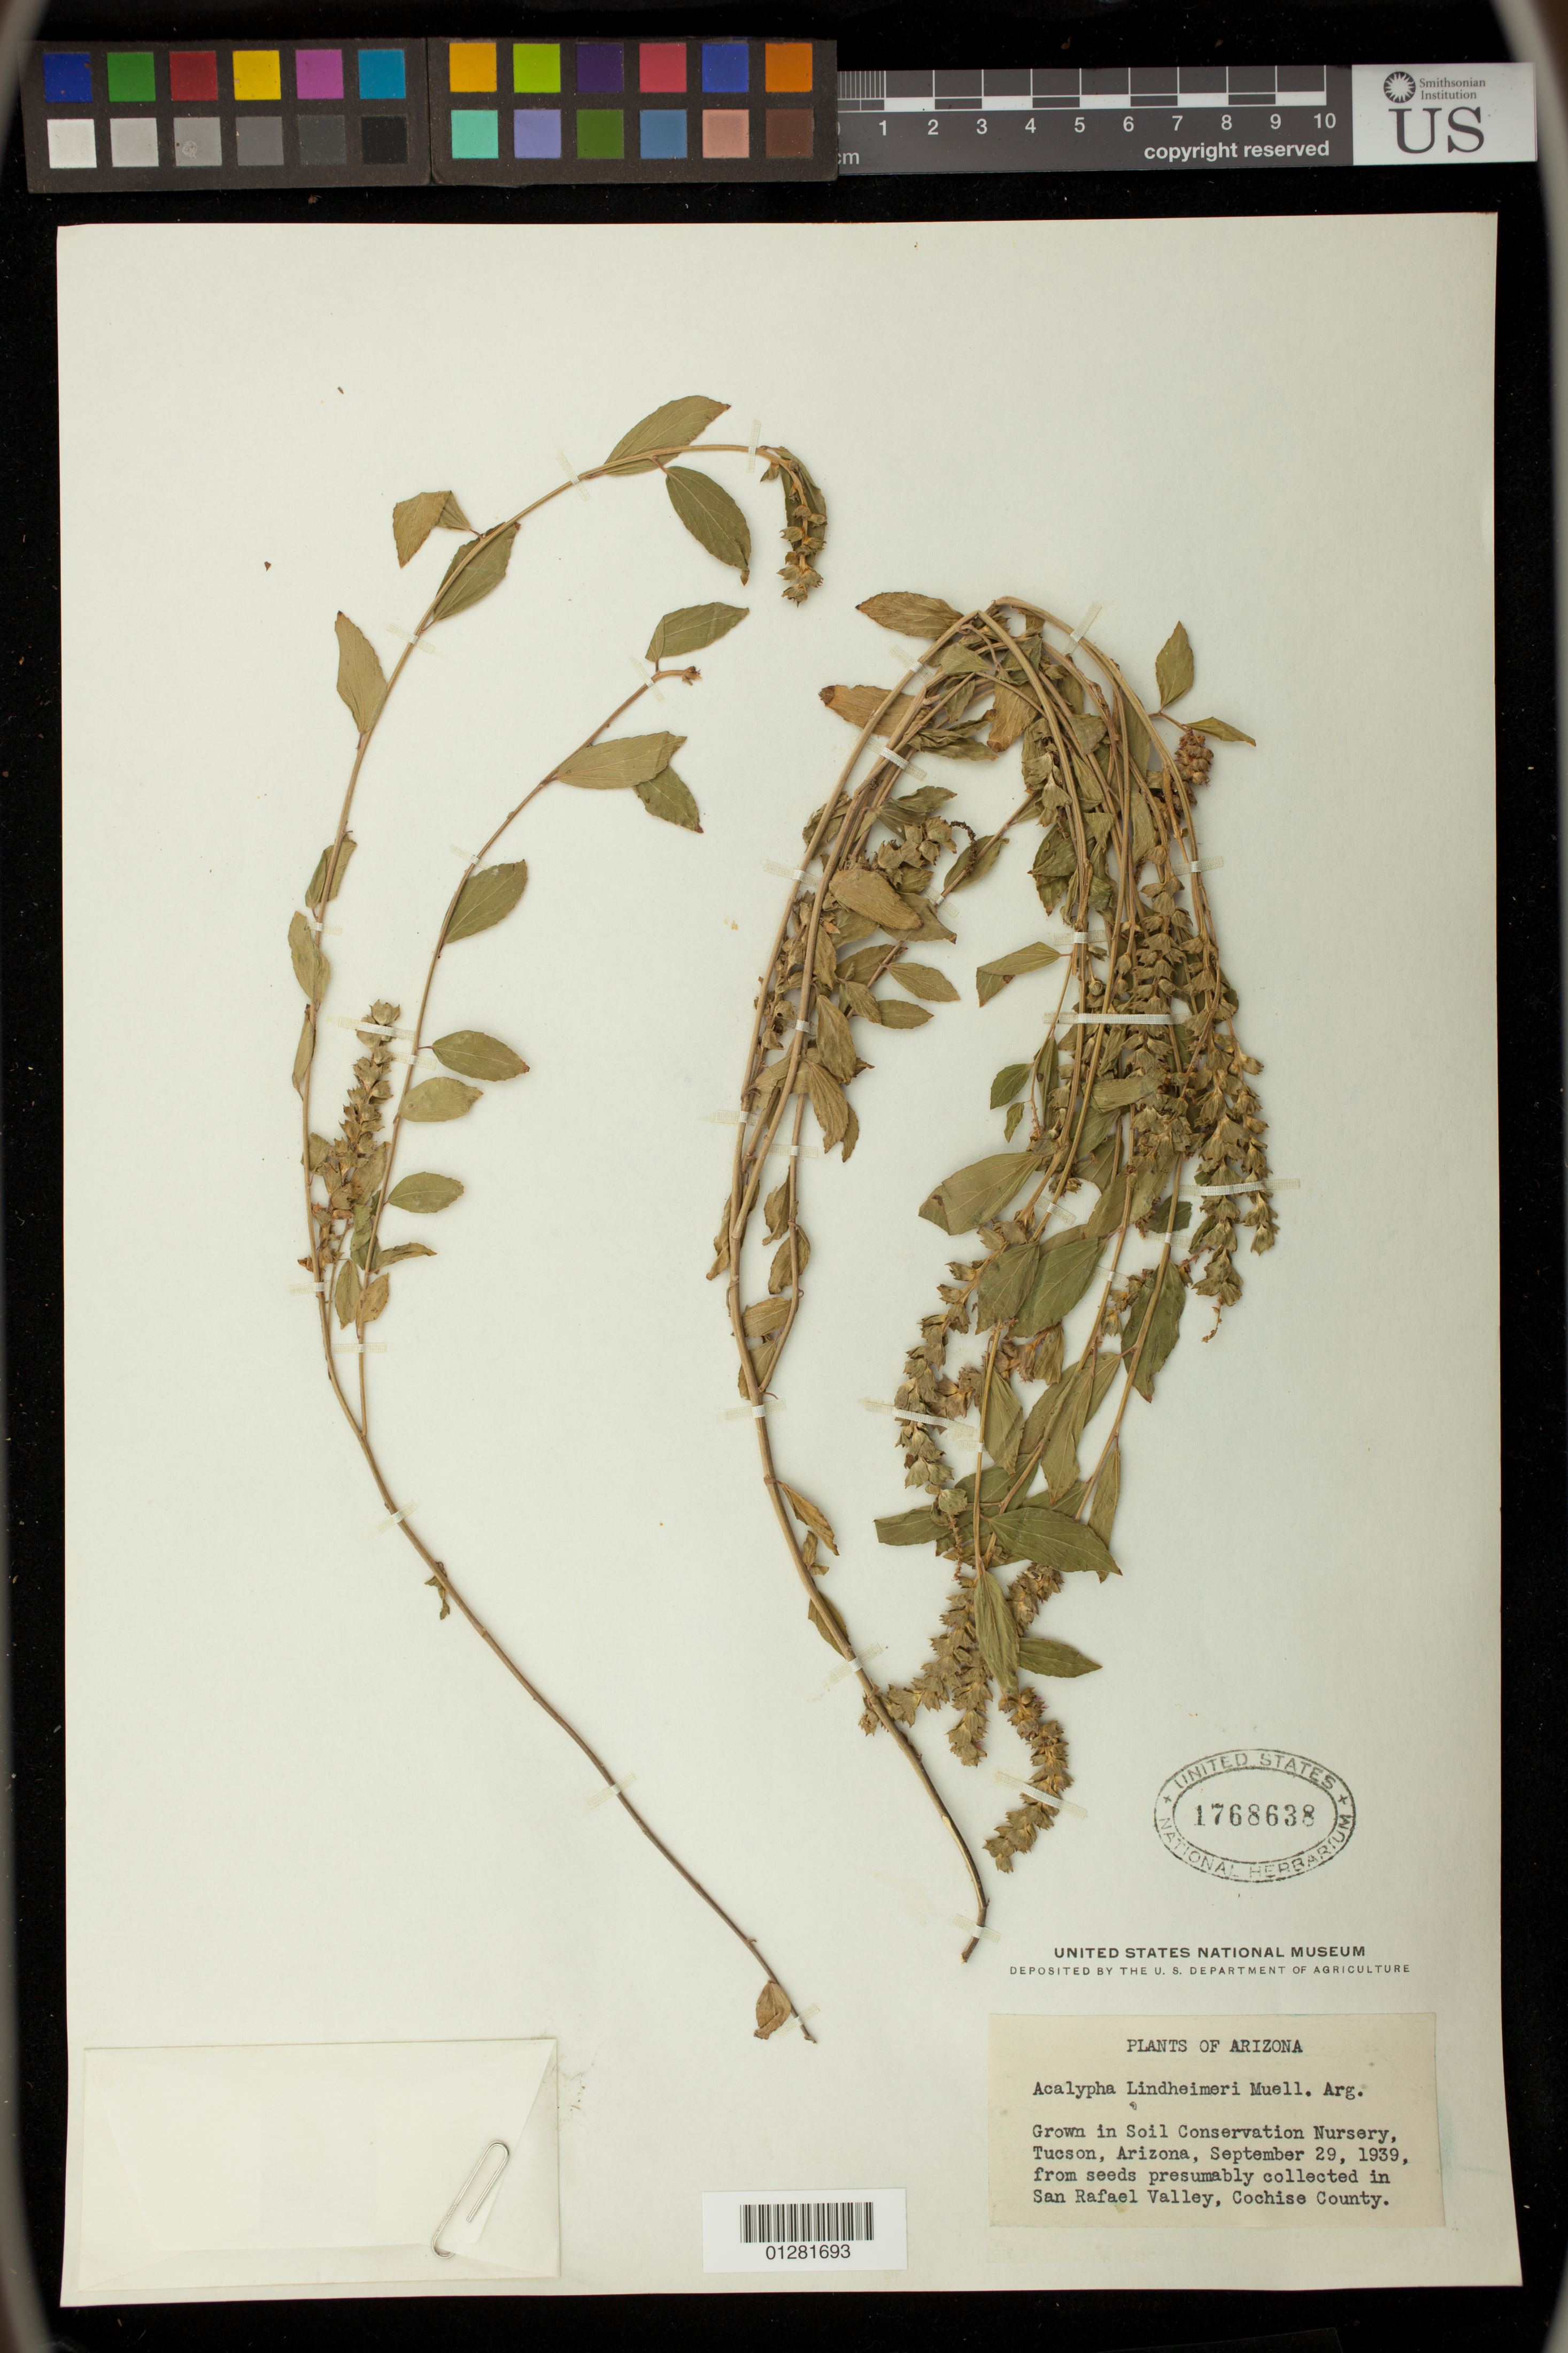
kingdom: Plantae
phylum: Tracheophyta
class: Magnoliopsida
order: Malpighiales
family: Euphorbiaceae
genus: Acalypha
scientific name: Acalypha lindheimeri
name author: Müll. Arg.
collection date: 1939-09-29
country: United States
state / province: Arizona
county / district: Pima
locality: Soil Conservation Nursery, Tucson from seeds presumably collected in San Rafael Valley, Cochise County.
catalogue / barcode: US 1768638